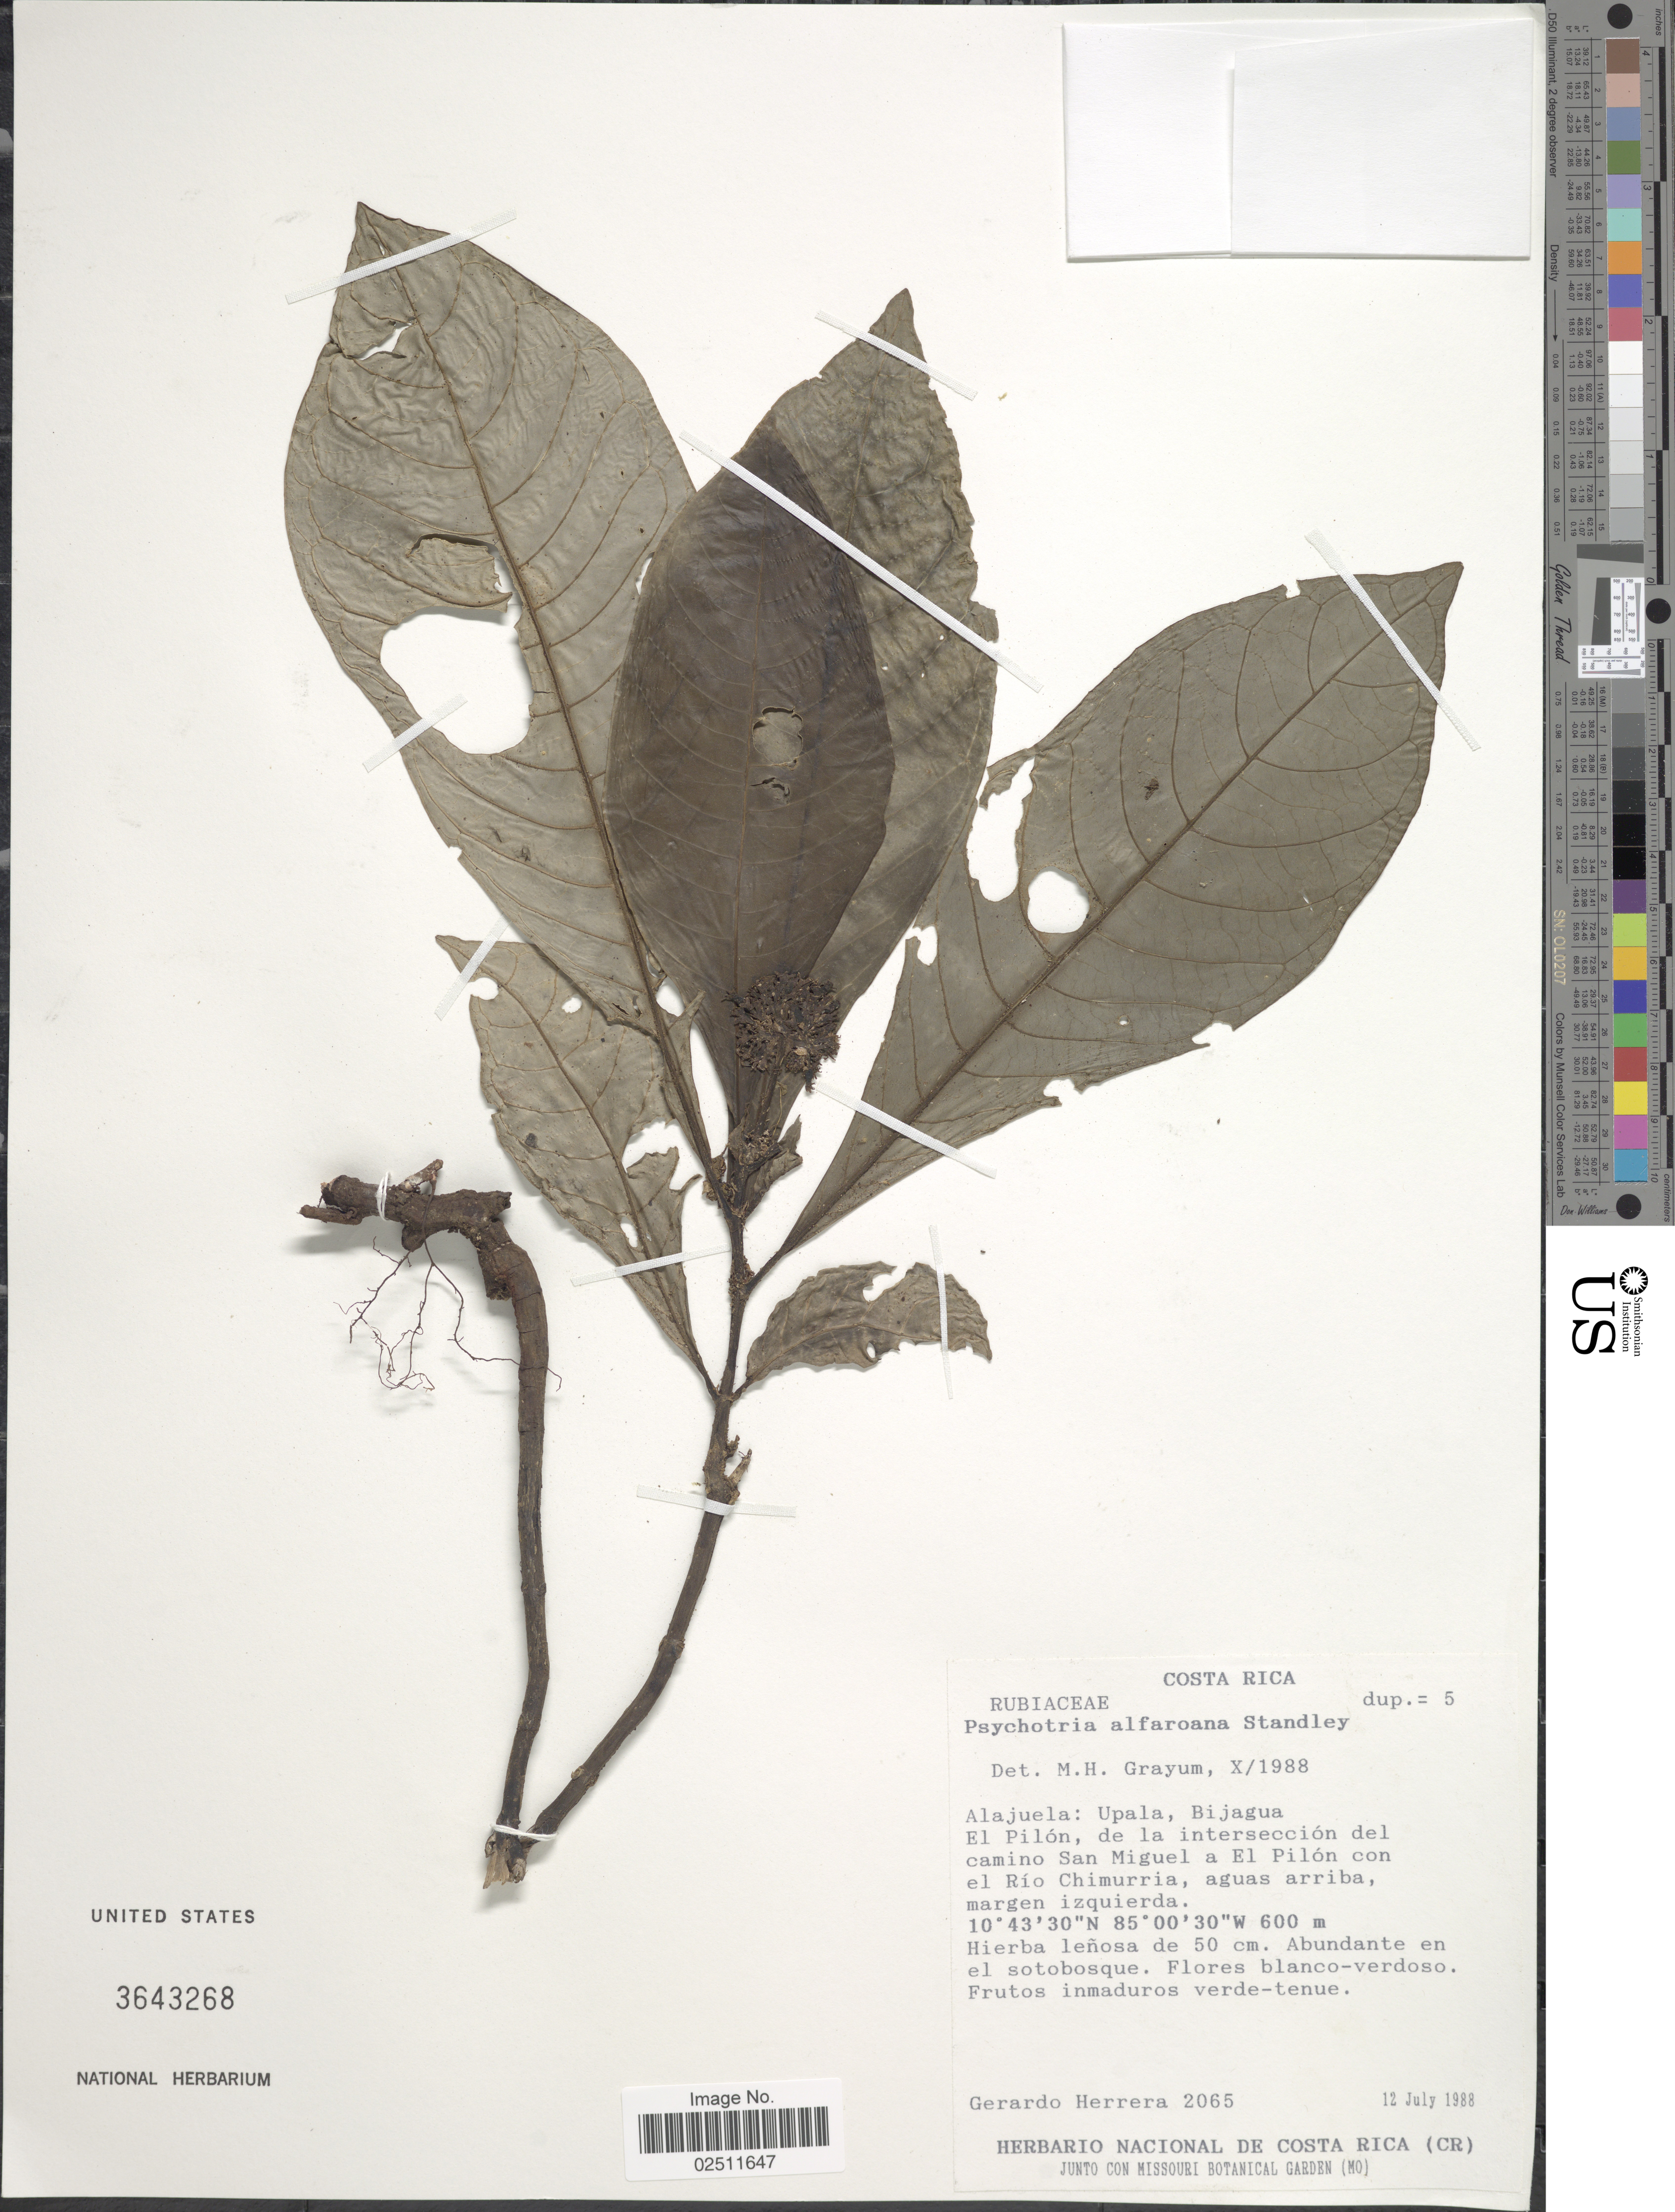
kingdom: Plantae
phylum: Tracheophyta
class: Magnoliopsida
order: Gentianales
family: Rubiaceae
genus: Psychotria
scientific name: Psychotria alfaroana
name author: Standl.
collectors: G. Herrera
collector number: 2065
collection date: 1988-07-12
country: Costa Rica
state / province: Alajuela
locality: Upala, Bijagua. El Pilon, de la intersection del camino San Miguel a El Pilon con el Rio Chimurria, aguas arriba, margen izquierda.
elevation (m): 600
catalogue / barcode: US 3643268